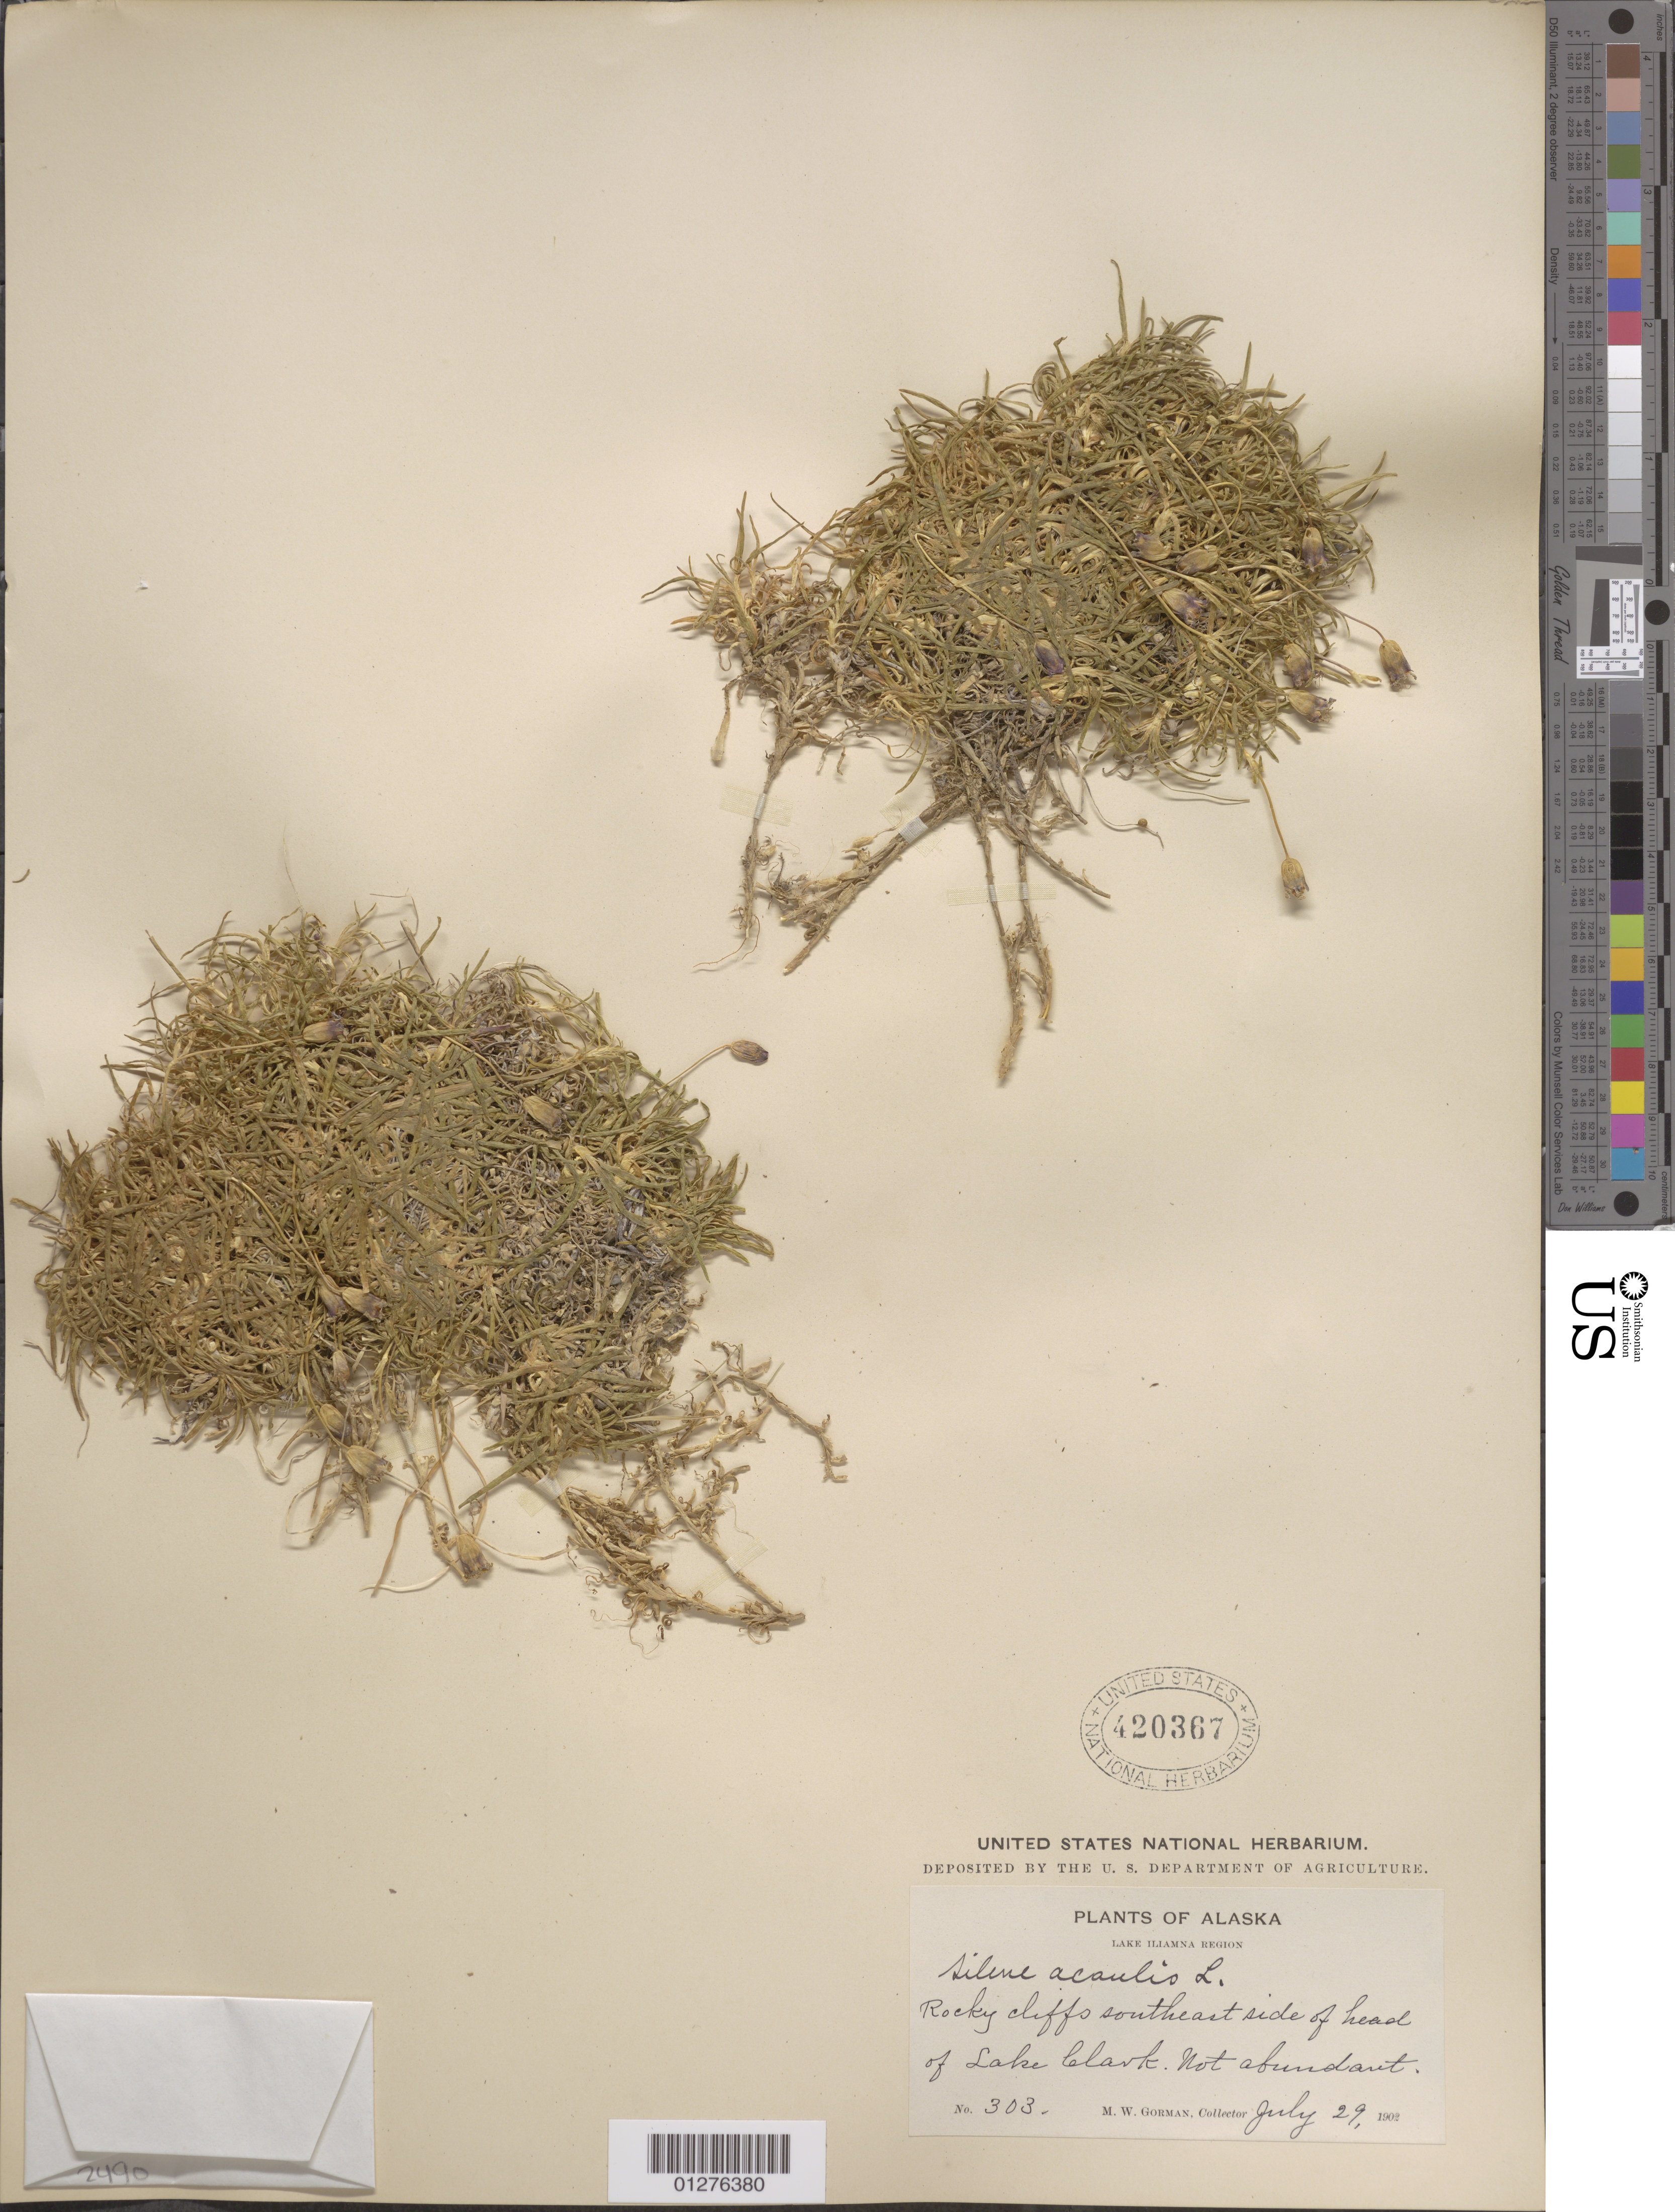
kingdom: Plantae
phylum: Tracheophyta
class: Magnoliopsida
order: Caryophyllales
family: Caryophyllaceae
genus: Silene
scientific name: Silene acaulis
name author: (L.) Jacq.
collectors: M. W. Gorman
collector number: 303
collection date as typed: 29 Jul 1902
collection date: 1902-07-29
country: United States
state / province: Alaska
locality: Southeast side of head of Lake Clark.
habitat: Rocky cliffs.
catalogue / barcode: US 420367